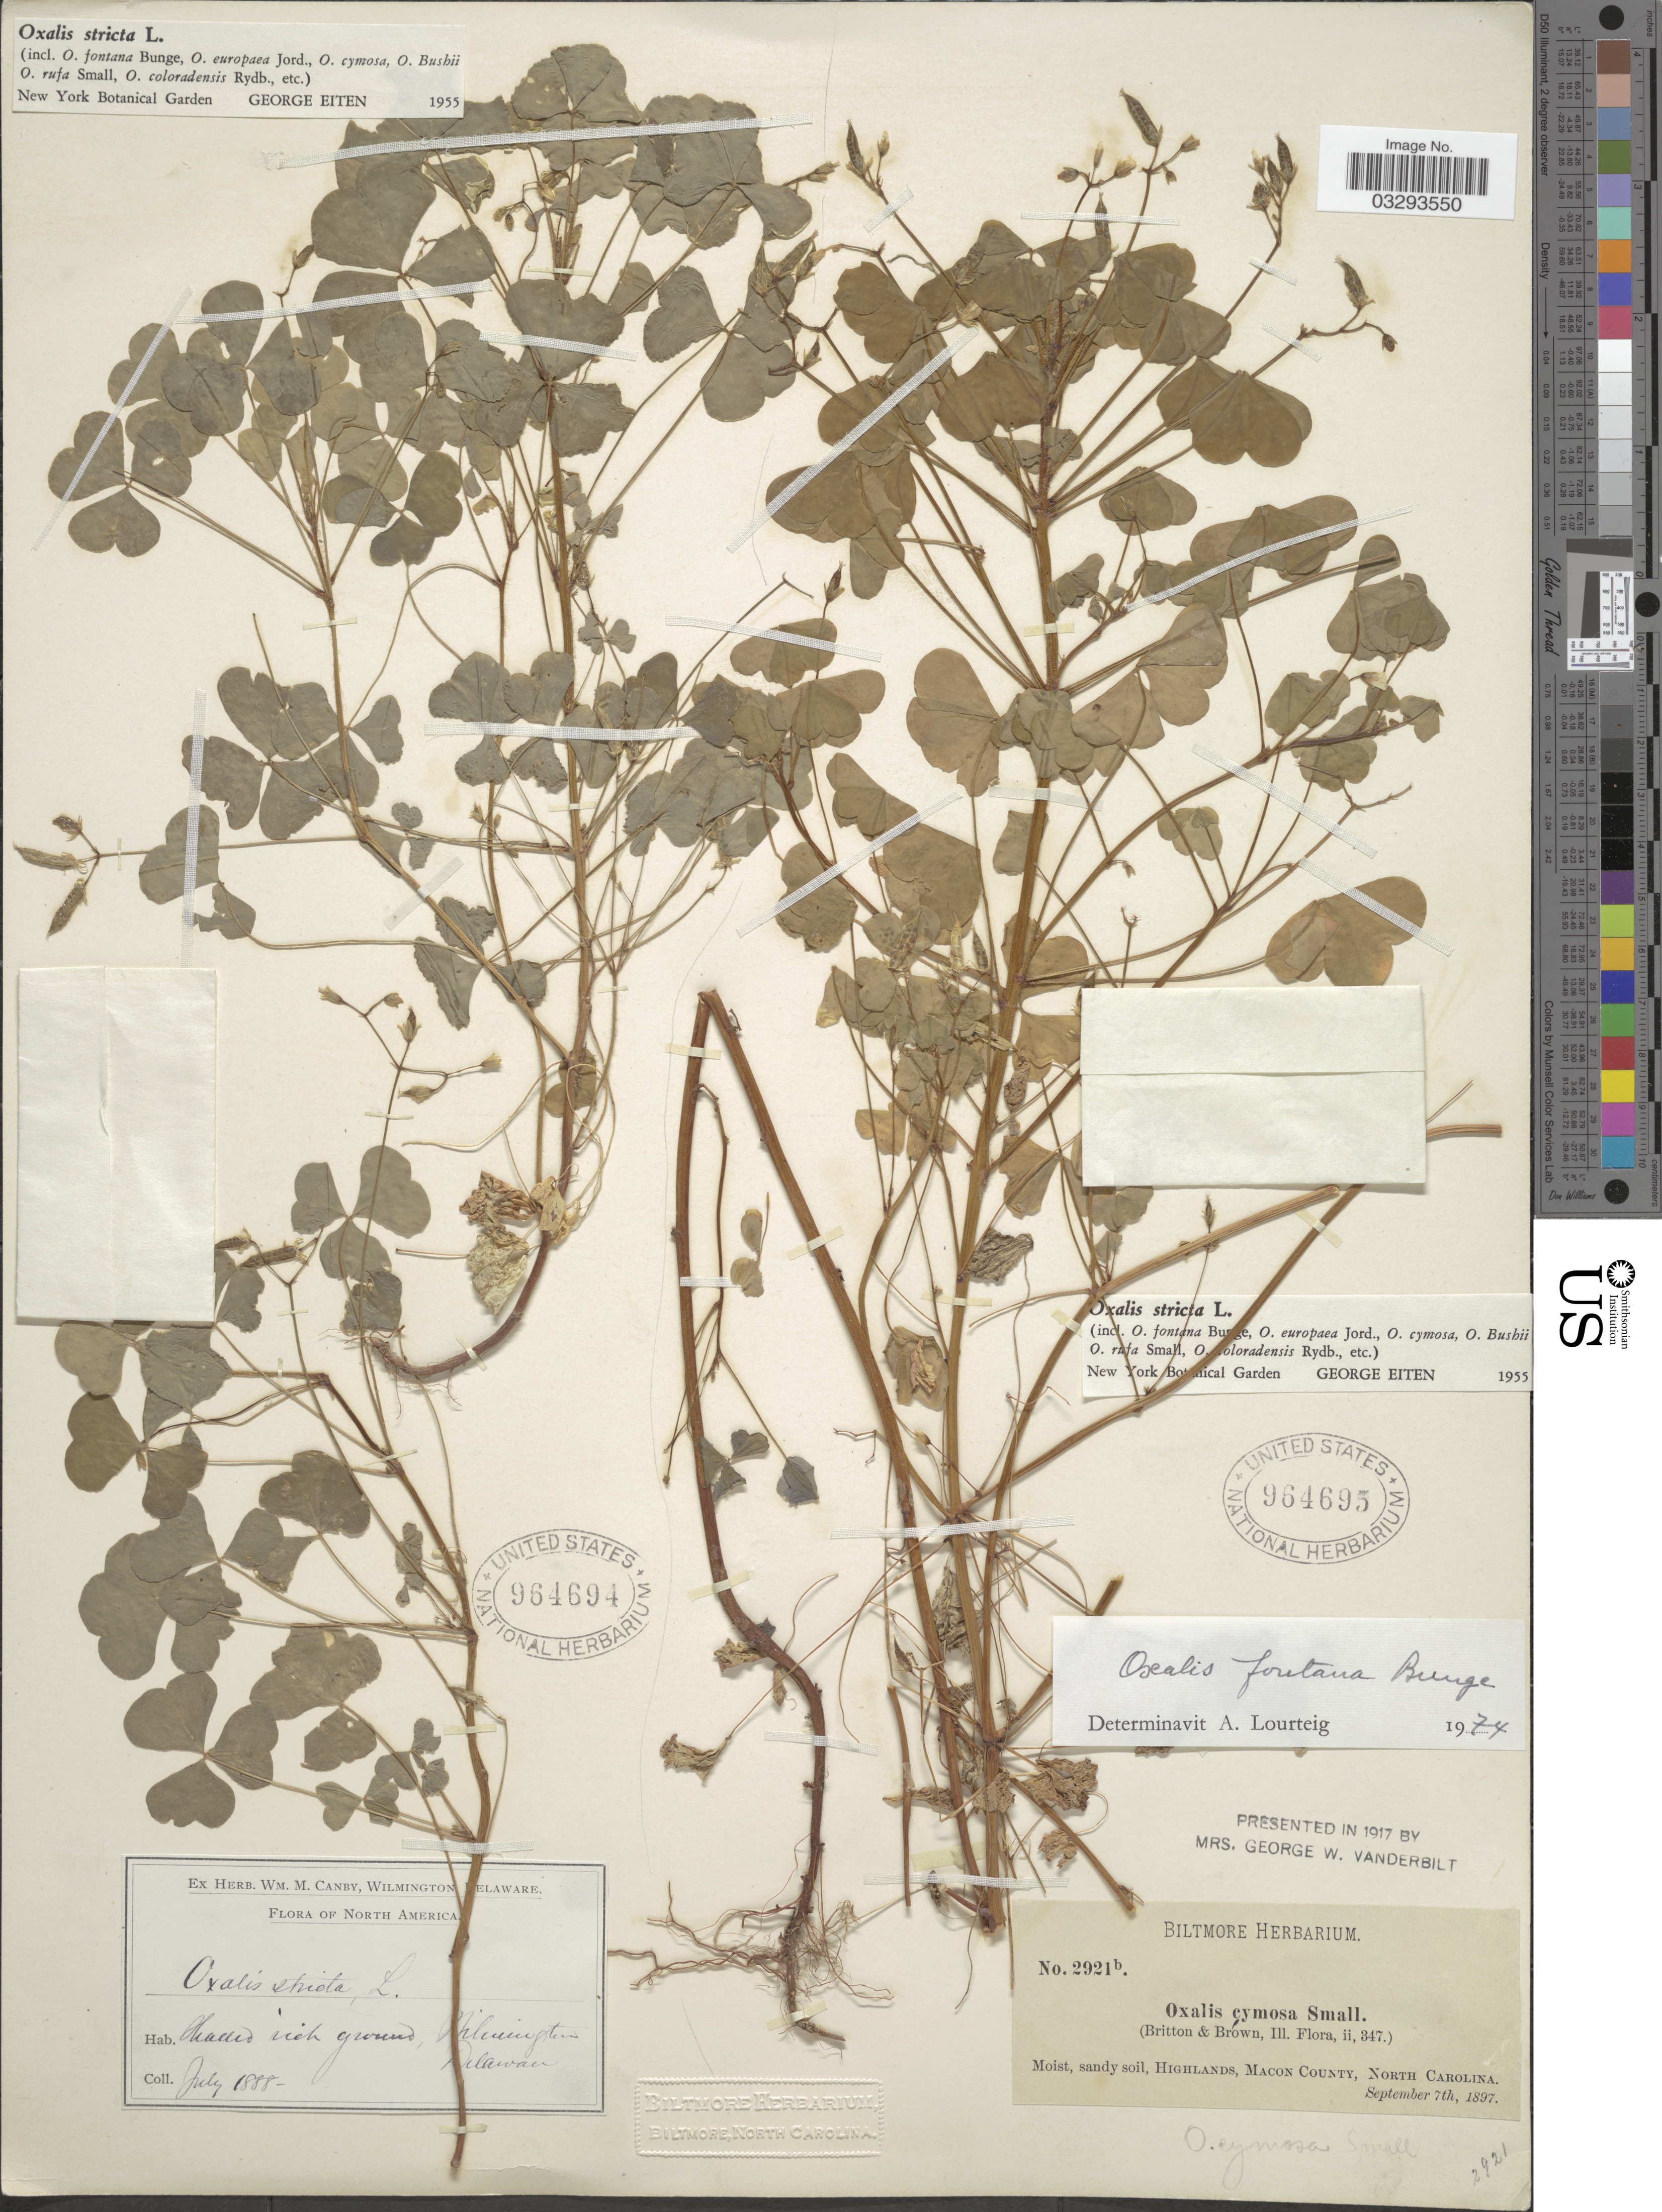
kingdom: Plantae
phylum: Tracheophyta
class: Magnoliopsida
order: Oxalidales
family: Oxalidaceae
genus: Oxalis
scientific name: Oxalis fontana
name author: Bunge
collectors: ex herb. W.M. Canby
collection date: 1888-07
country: United States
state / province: Delaware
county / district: New Castle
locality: Wilmington.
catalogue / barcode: US 964694